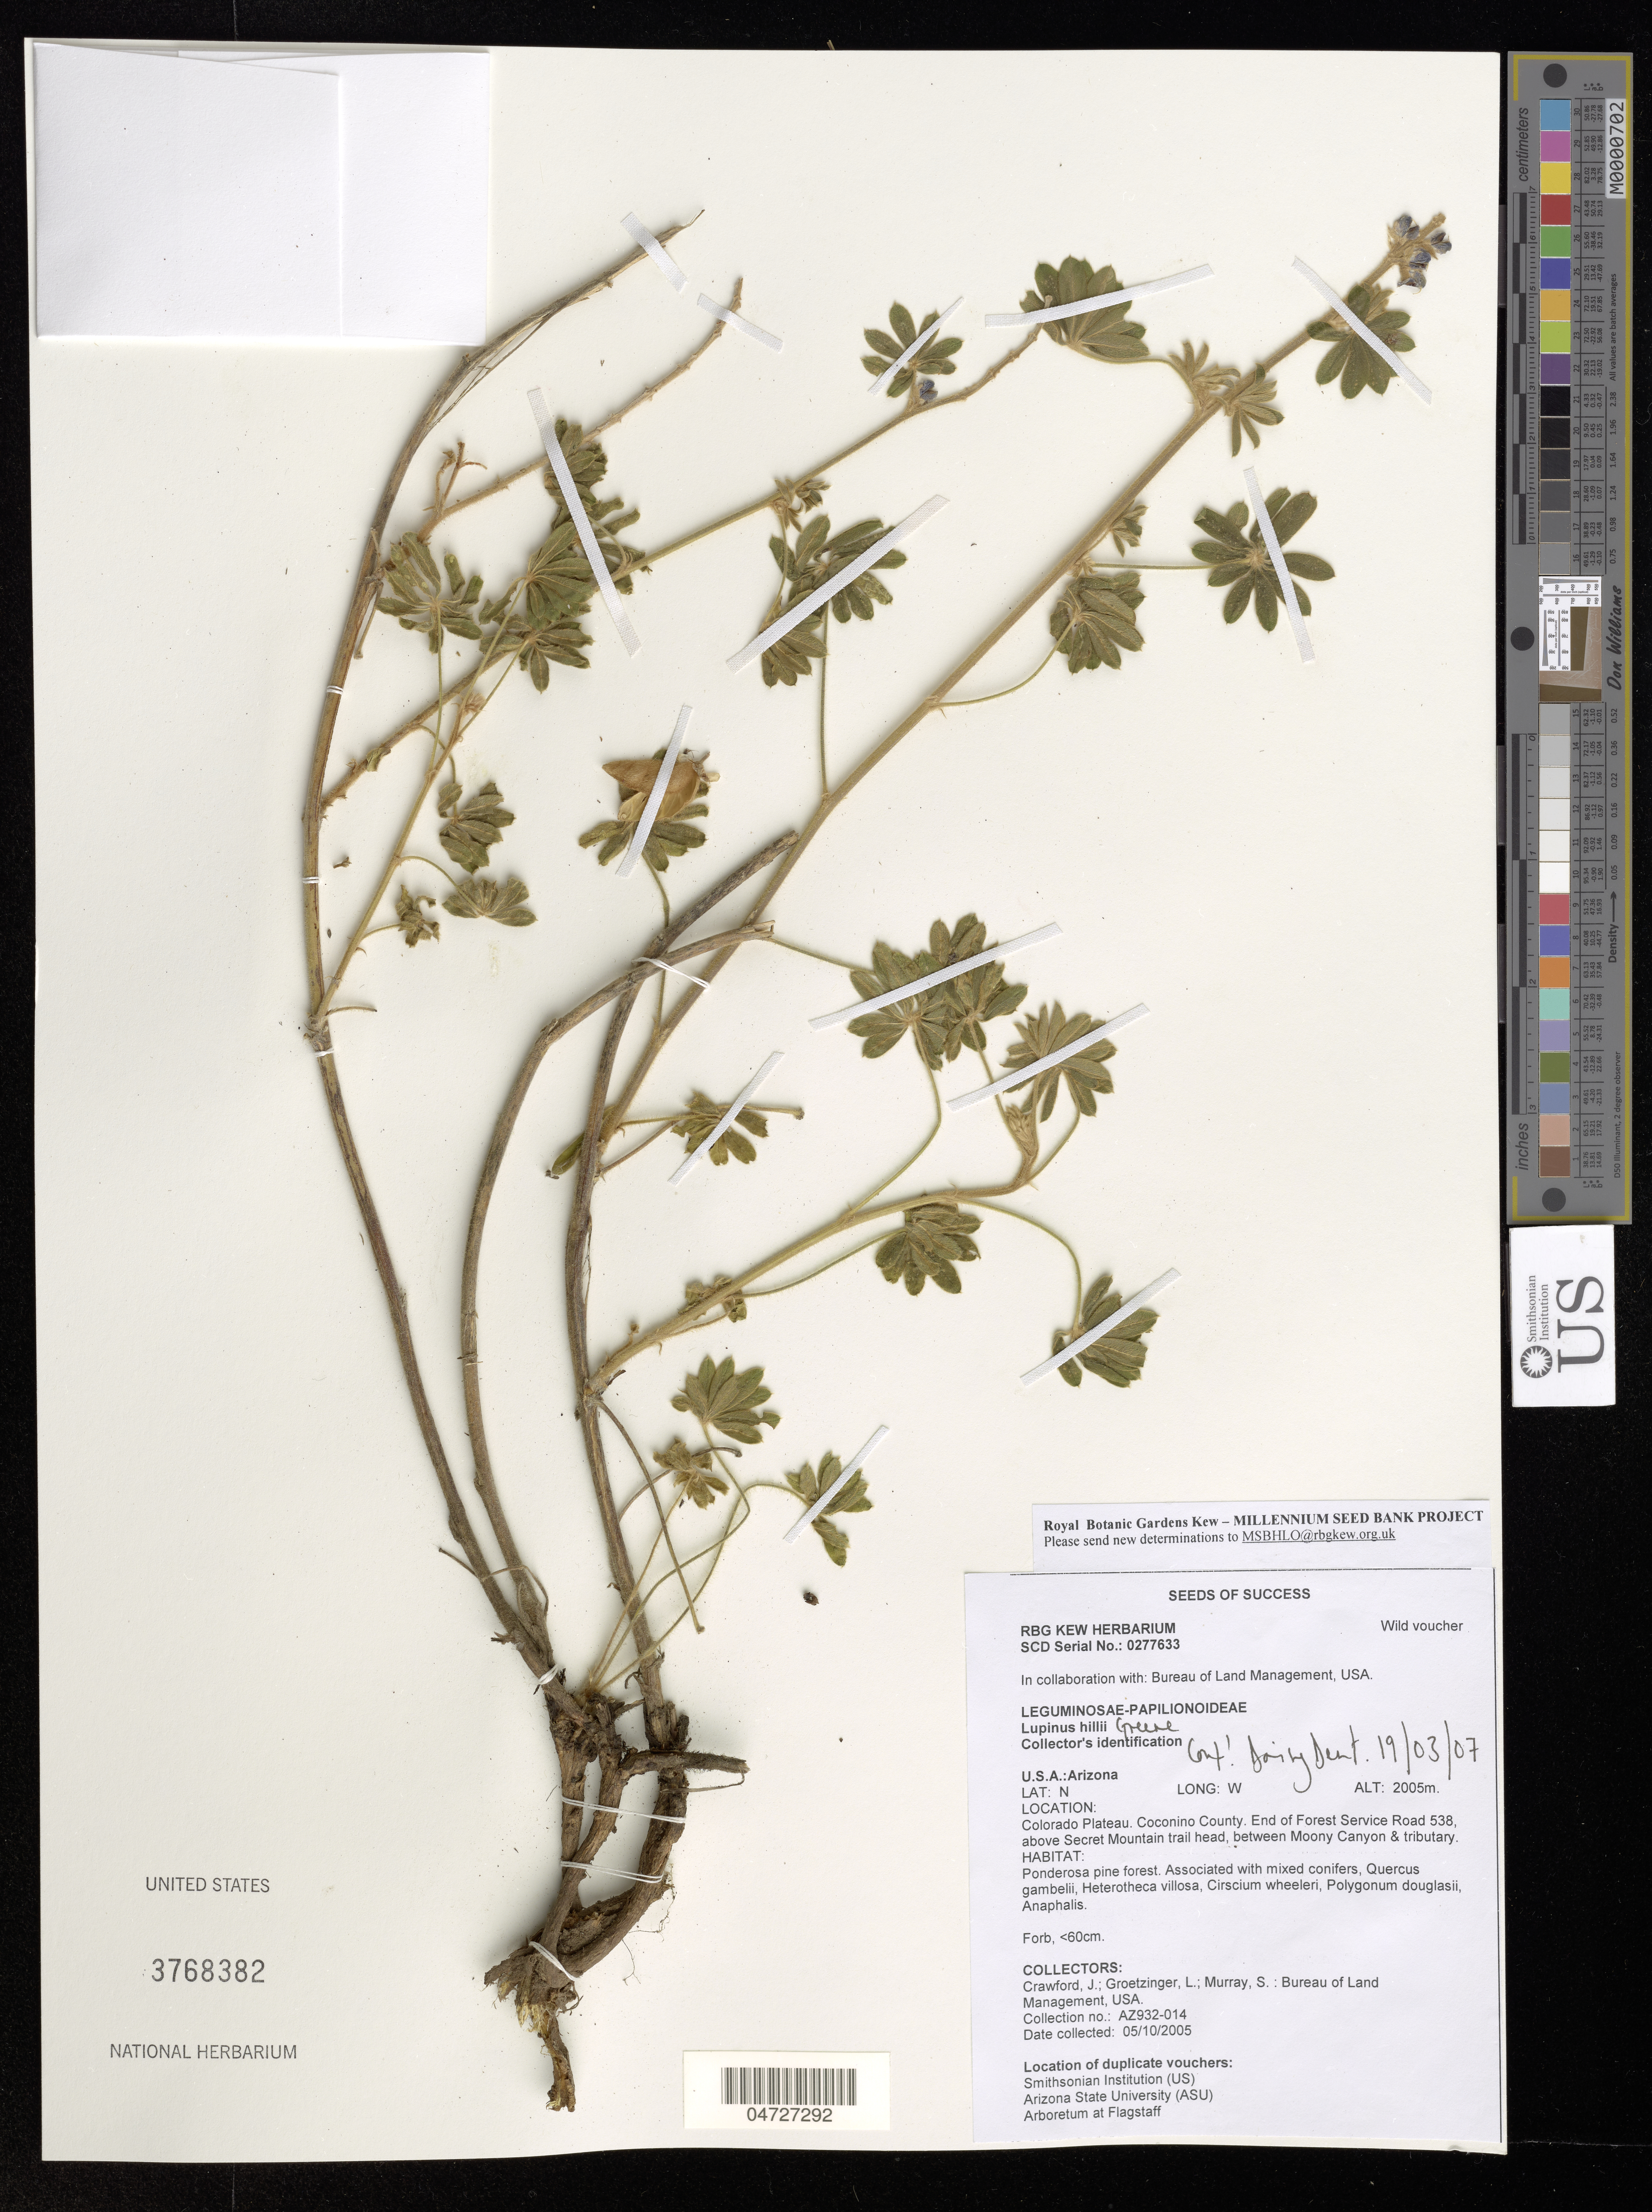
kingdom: Plantae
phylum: Tracheophyta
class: Magnoliopsida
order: Fabales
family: Fabaceae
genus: Lupinus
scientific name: Lupinus hillii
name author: Greene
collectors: J. Crawford, L. Groetzinger & S. Murray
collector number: AZ932-014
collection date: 2005-10-05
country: United States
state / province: Arizona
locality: Colorado Plateau. Coconino County. End of Forest Service Road 538, above Secret Mountain trail head, between Moony Canyon & tributary.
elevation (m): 2005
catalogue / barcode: US 3768382